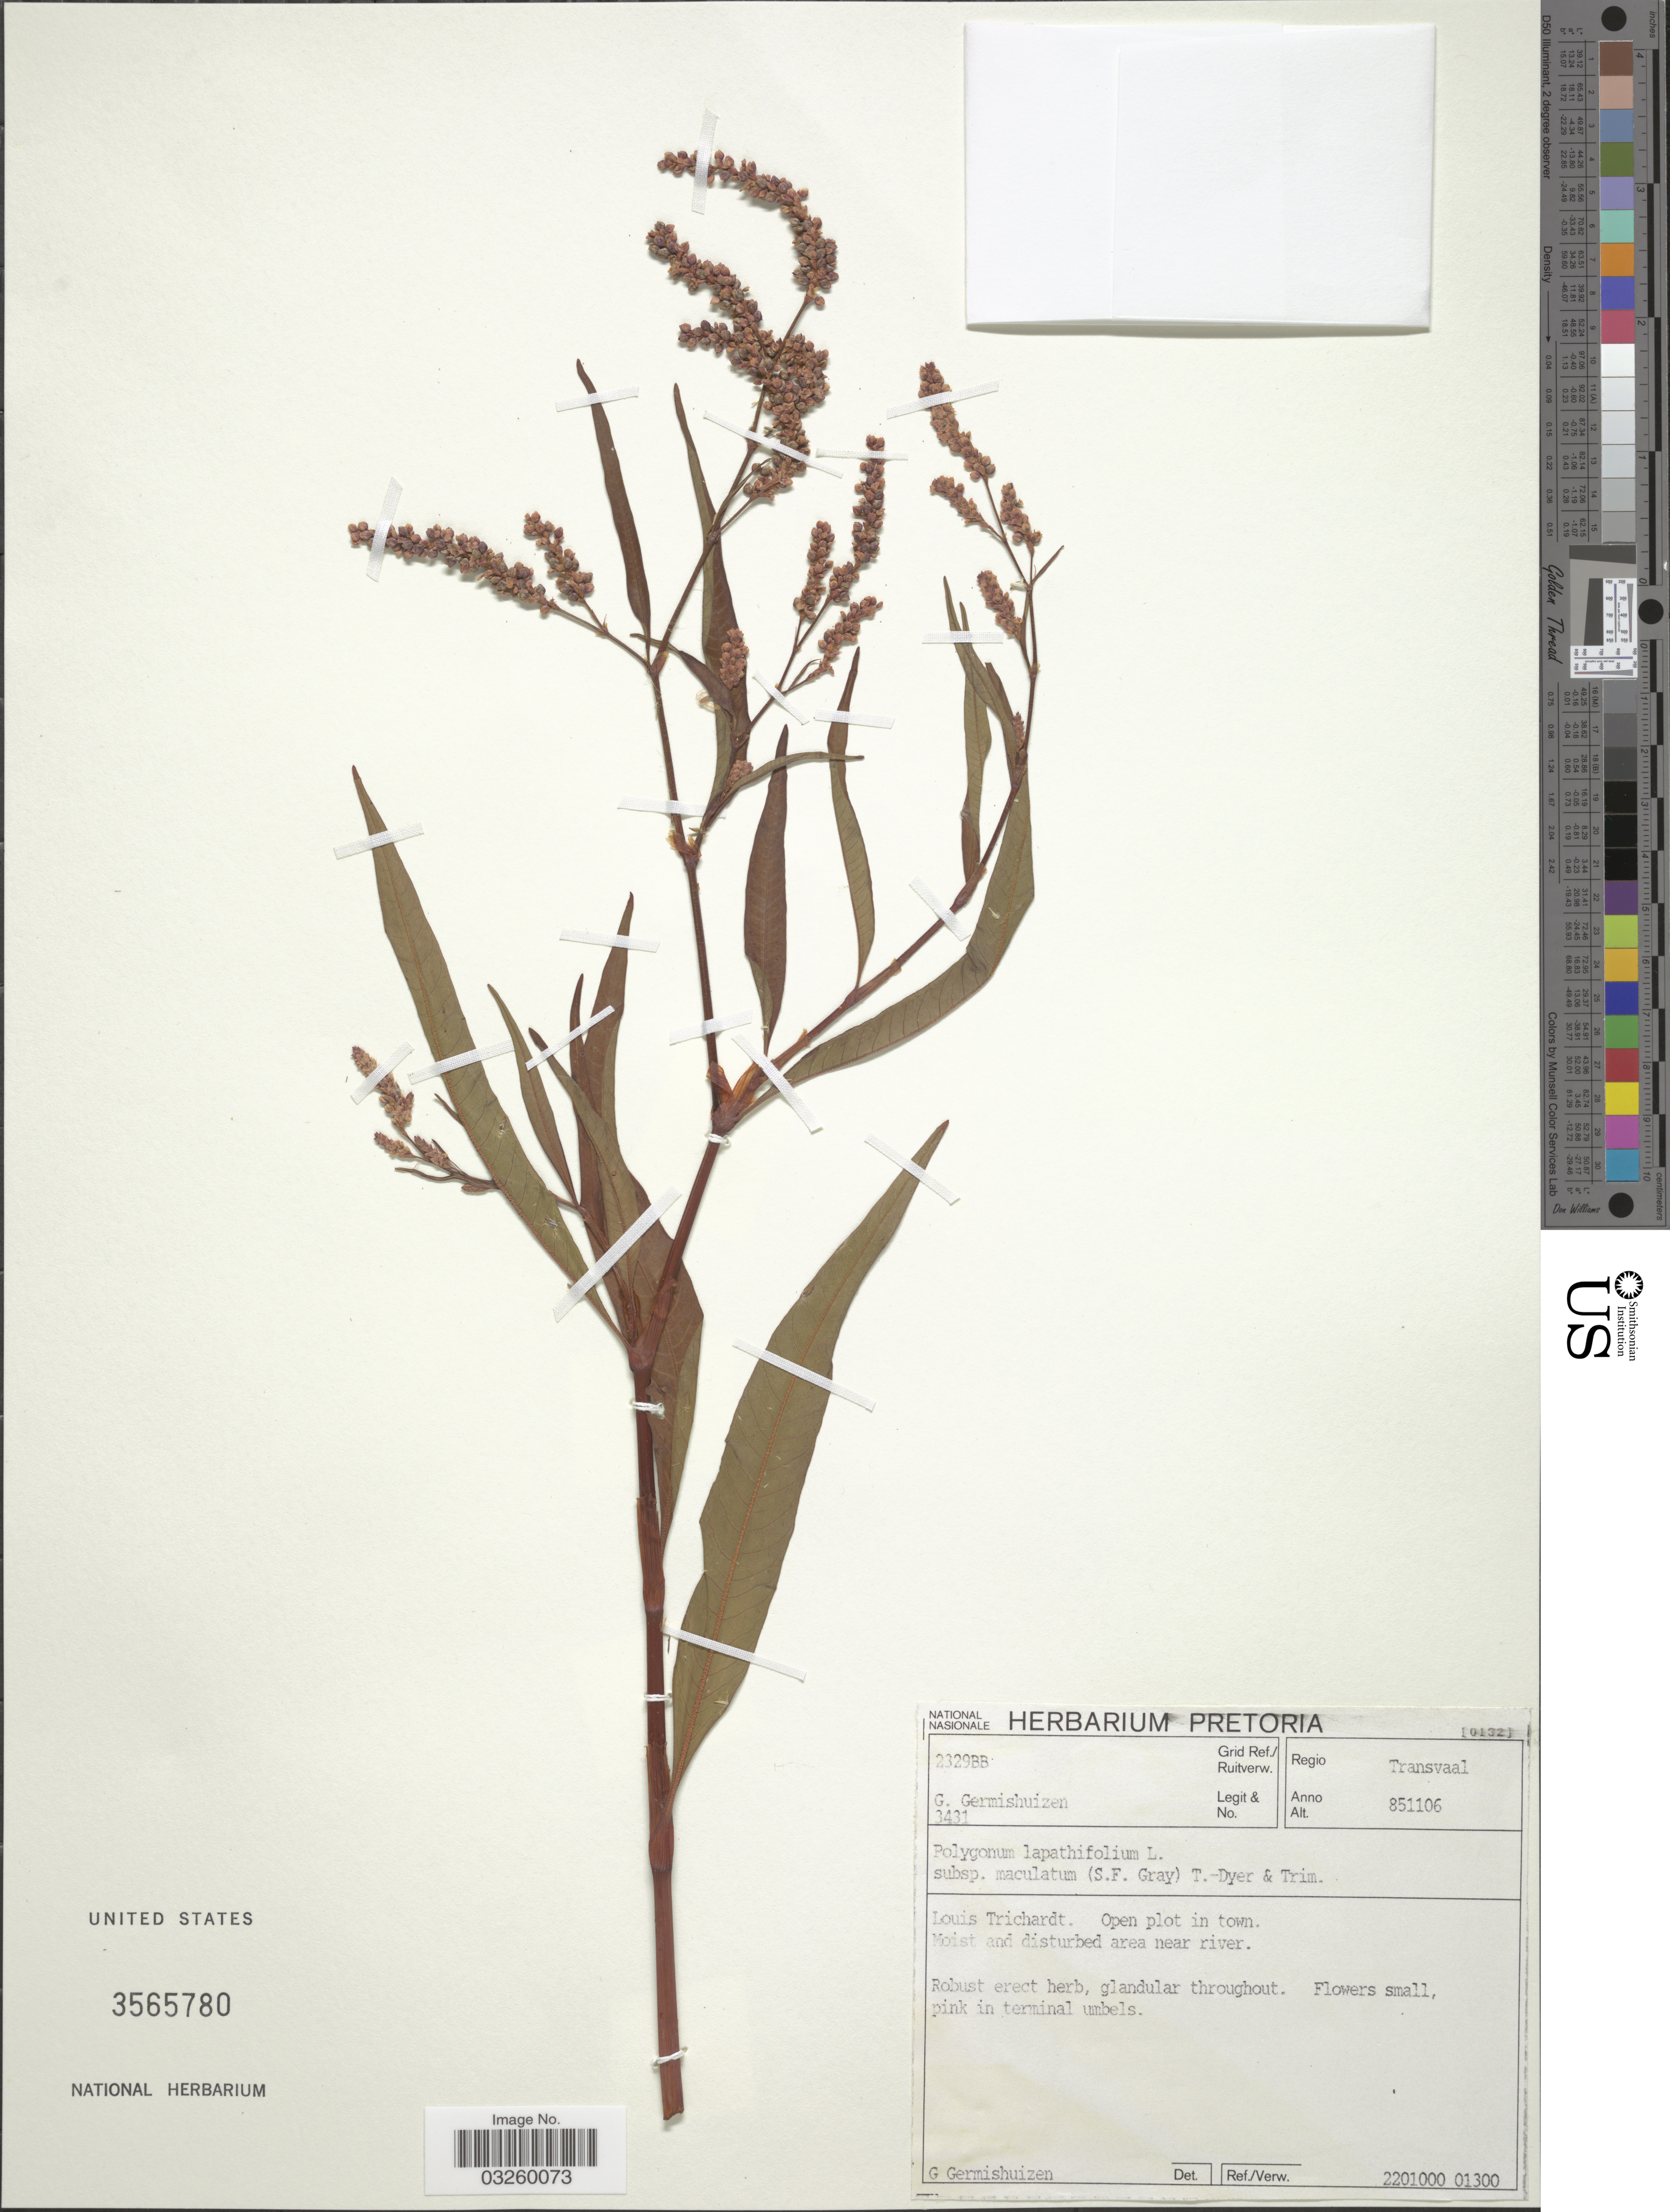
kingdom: Plantae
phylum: Tracheophyta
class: Magnoliopsida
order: Caryophyllales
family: Polygonaceae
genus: Polygonum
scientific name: Polygonum lapathifolium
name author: L.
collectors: G. Germishuizen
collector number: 3431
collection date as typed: Transcribed d/m/y: 6/11/85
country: South Africa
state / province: Limpopo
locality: Grid ref./Ruitverw. 2329BB. Regio Transvaal. Louis Trichardt.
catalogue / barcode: US 3565780